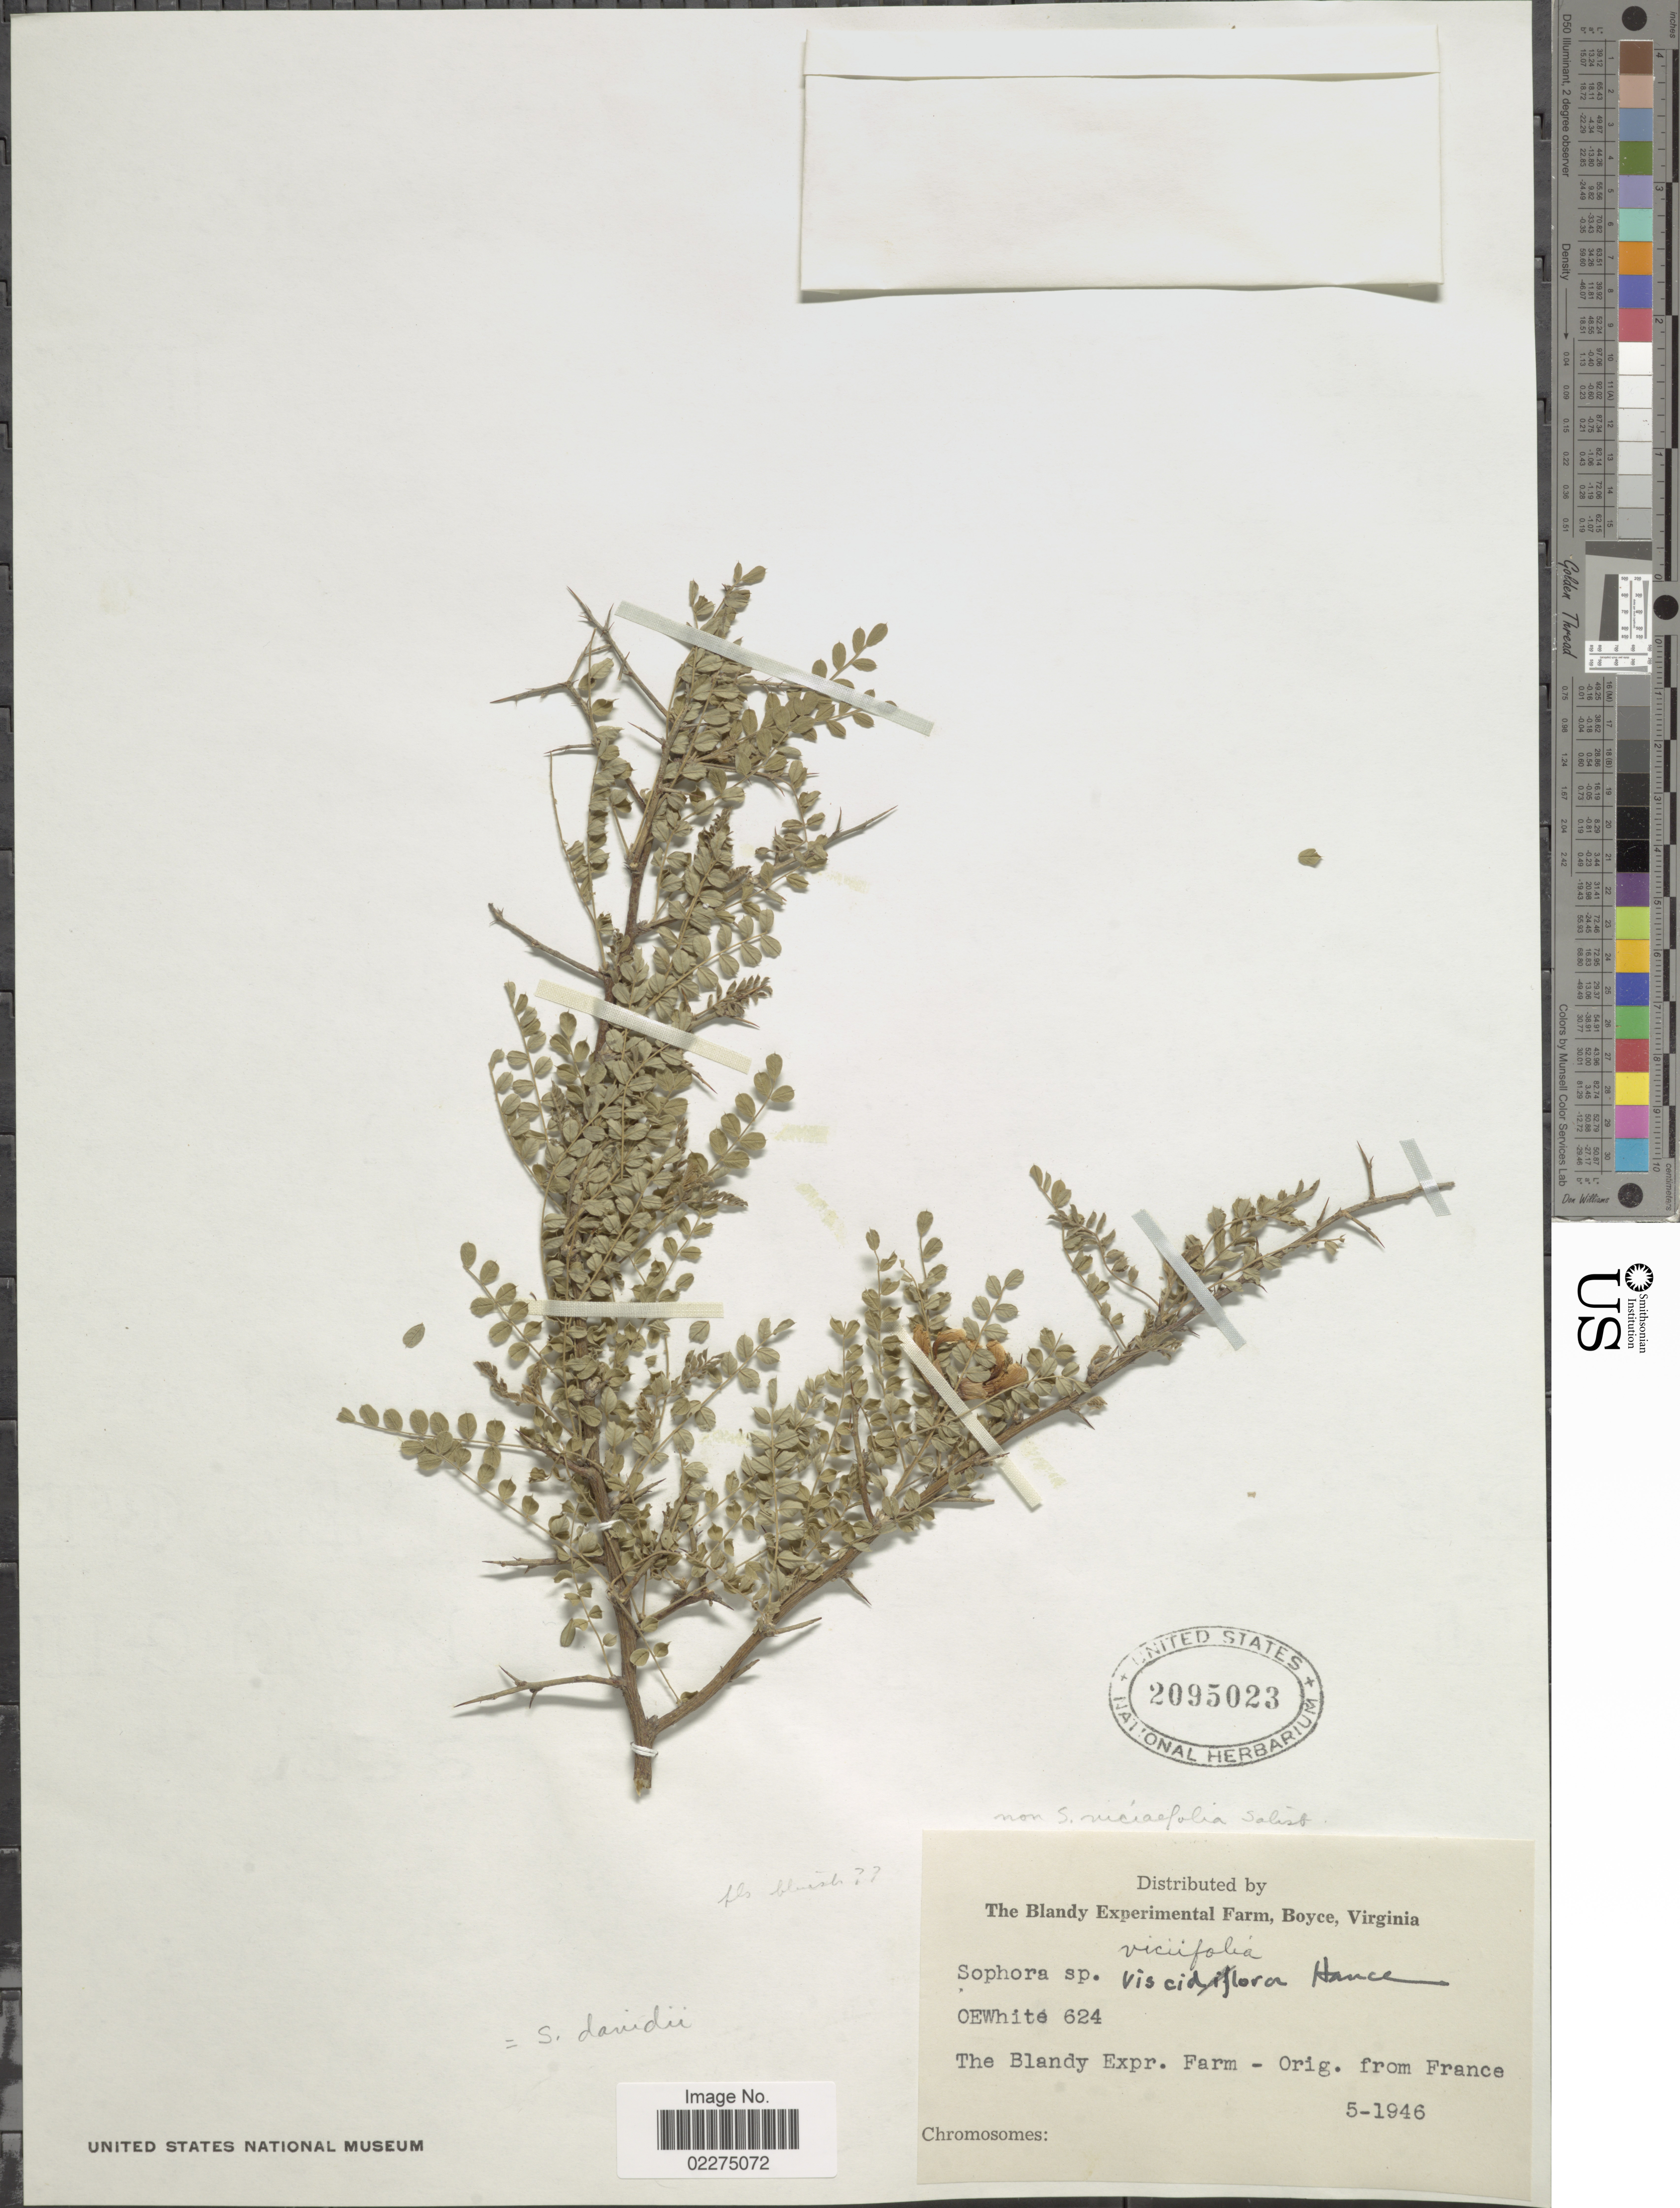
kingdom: Plantae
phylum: Tracheophyta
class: Magnoliopsida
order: Fabales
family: Fabaceae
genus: Sophora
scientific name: Sophora sp.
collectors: O. E. White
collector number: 624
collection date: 1946-05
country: United States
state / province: Virginia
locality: The Blandy Experimental Farm, Boyce [unsure placement]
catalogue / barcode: US 2095023